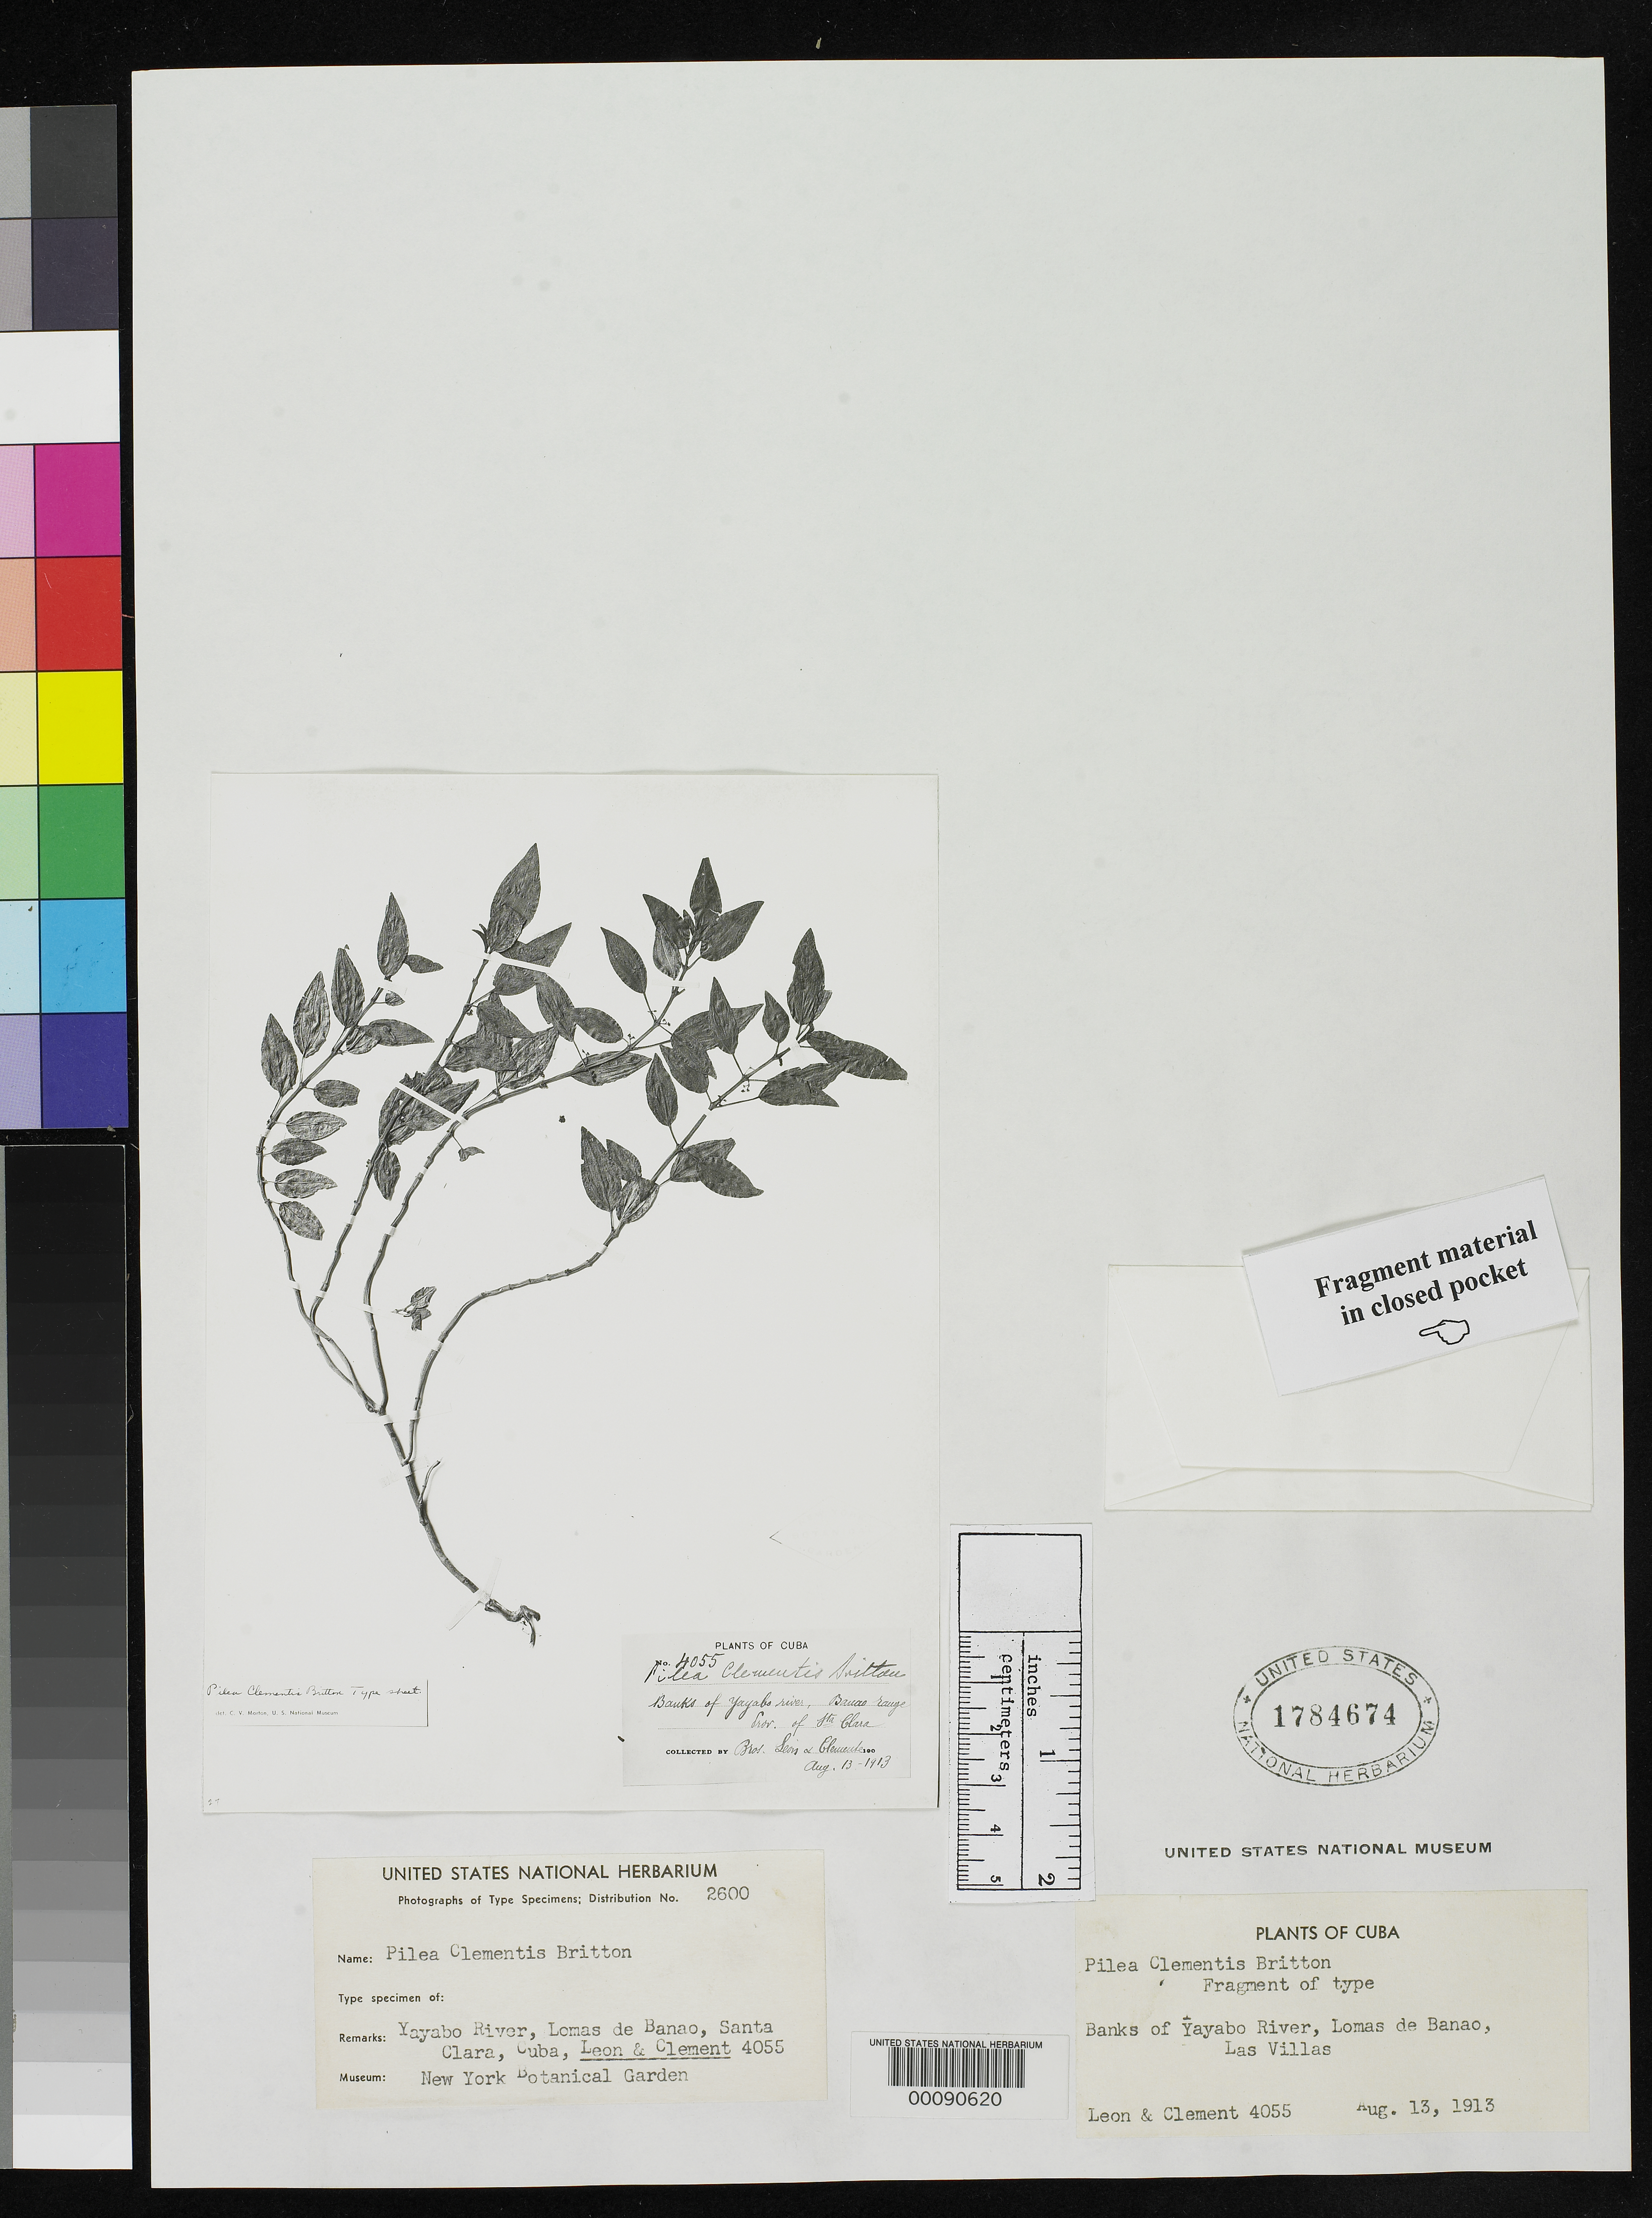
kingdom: Plantae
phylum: Tracheophyta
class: Magnoliopsida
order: Rosales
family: Urticaceae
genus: Pilea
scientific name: Pilea clementis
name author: Britton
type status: Type Fragment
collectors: Bro. León & A. Clément Téteau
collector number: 4055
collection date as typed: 13 Aug 1913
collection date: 1913-08-13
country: Cuba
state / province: Las Villas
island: Greater Antilles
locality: Yayabo River, Lomas de Banao.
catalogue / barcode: US 1784674